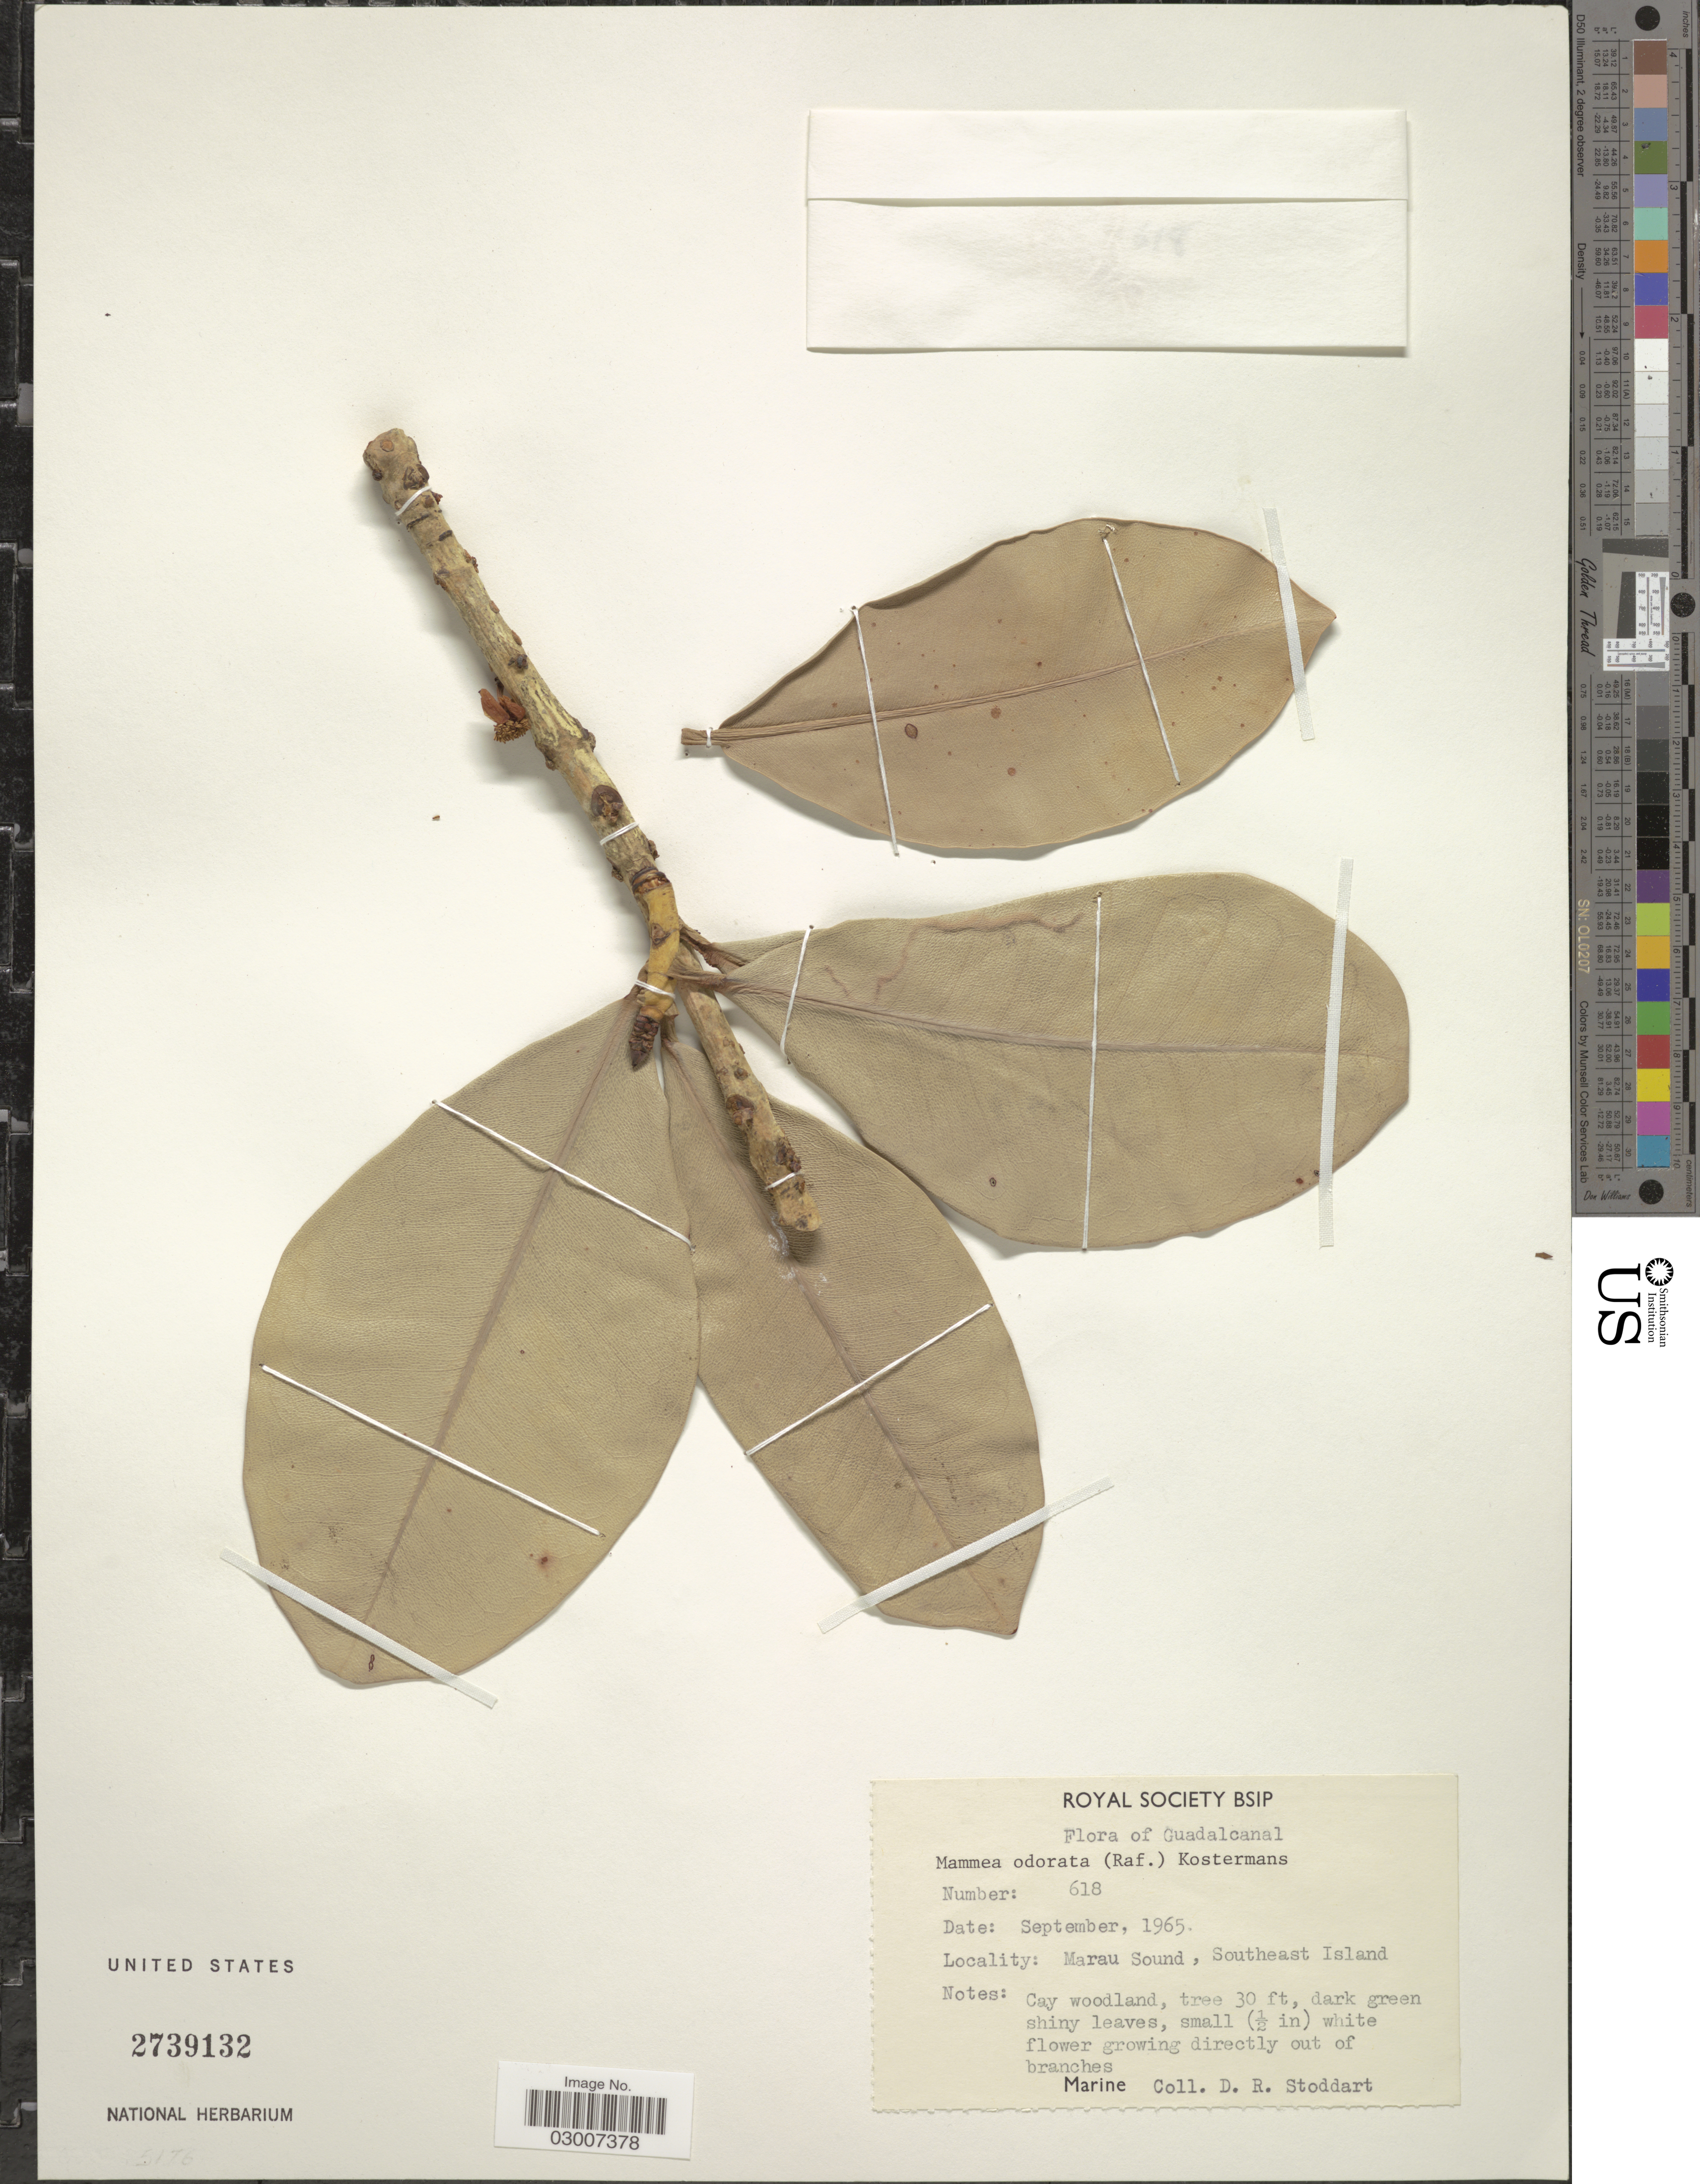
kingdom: Plantae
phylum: Tracheophyta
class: Magnoliopsida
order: Malpighiales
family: Calophyllaceae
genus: Mammea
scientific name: Mammea odorata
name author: (Raf.) Kosterm.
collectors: D. R. Stoddart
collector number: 618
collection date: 1965-09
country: Solomon Islands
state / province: Solomon Islands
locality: Guadalcanal. Marau Sound, Southeast Island.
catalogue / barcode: US 2739132